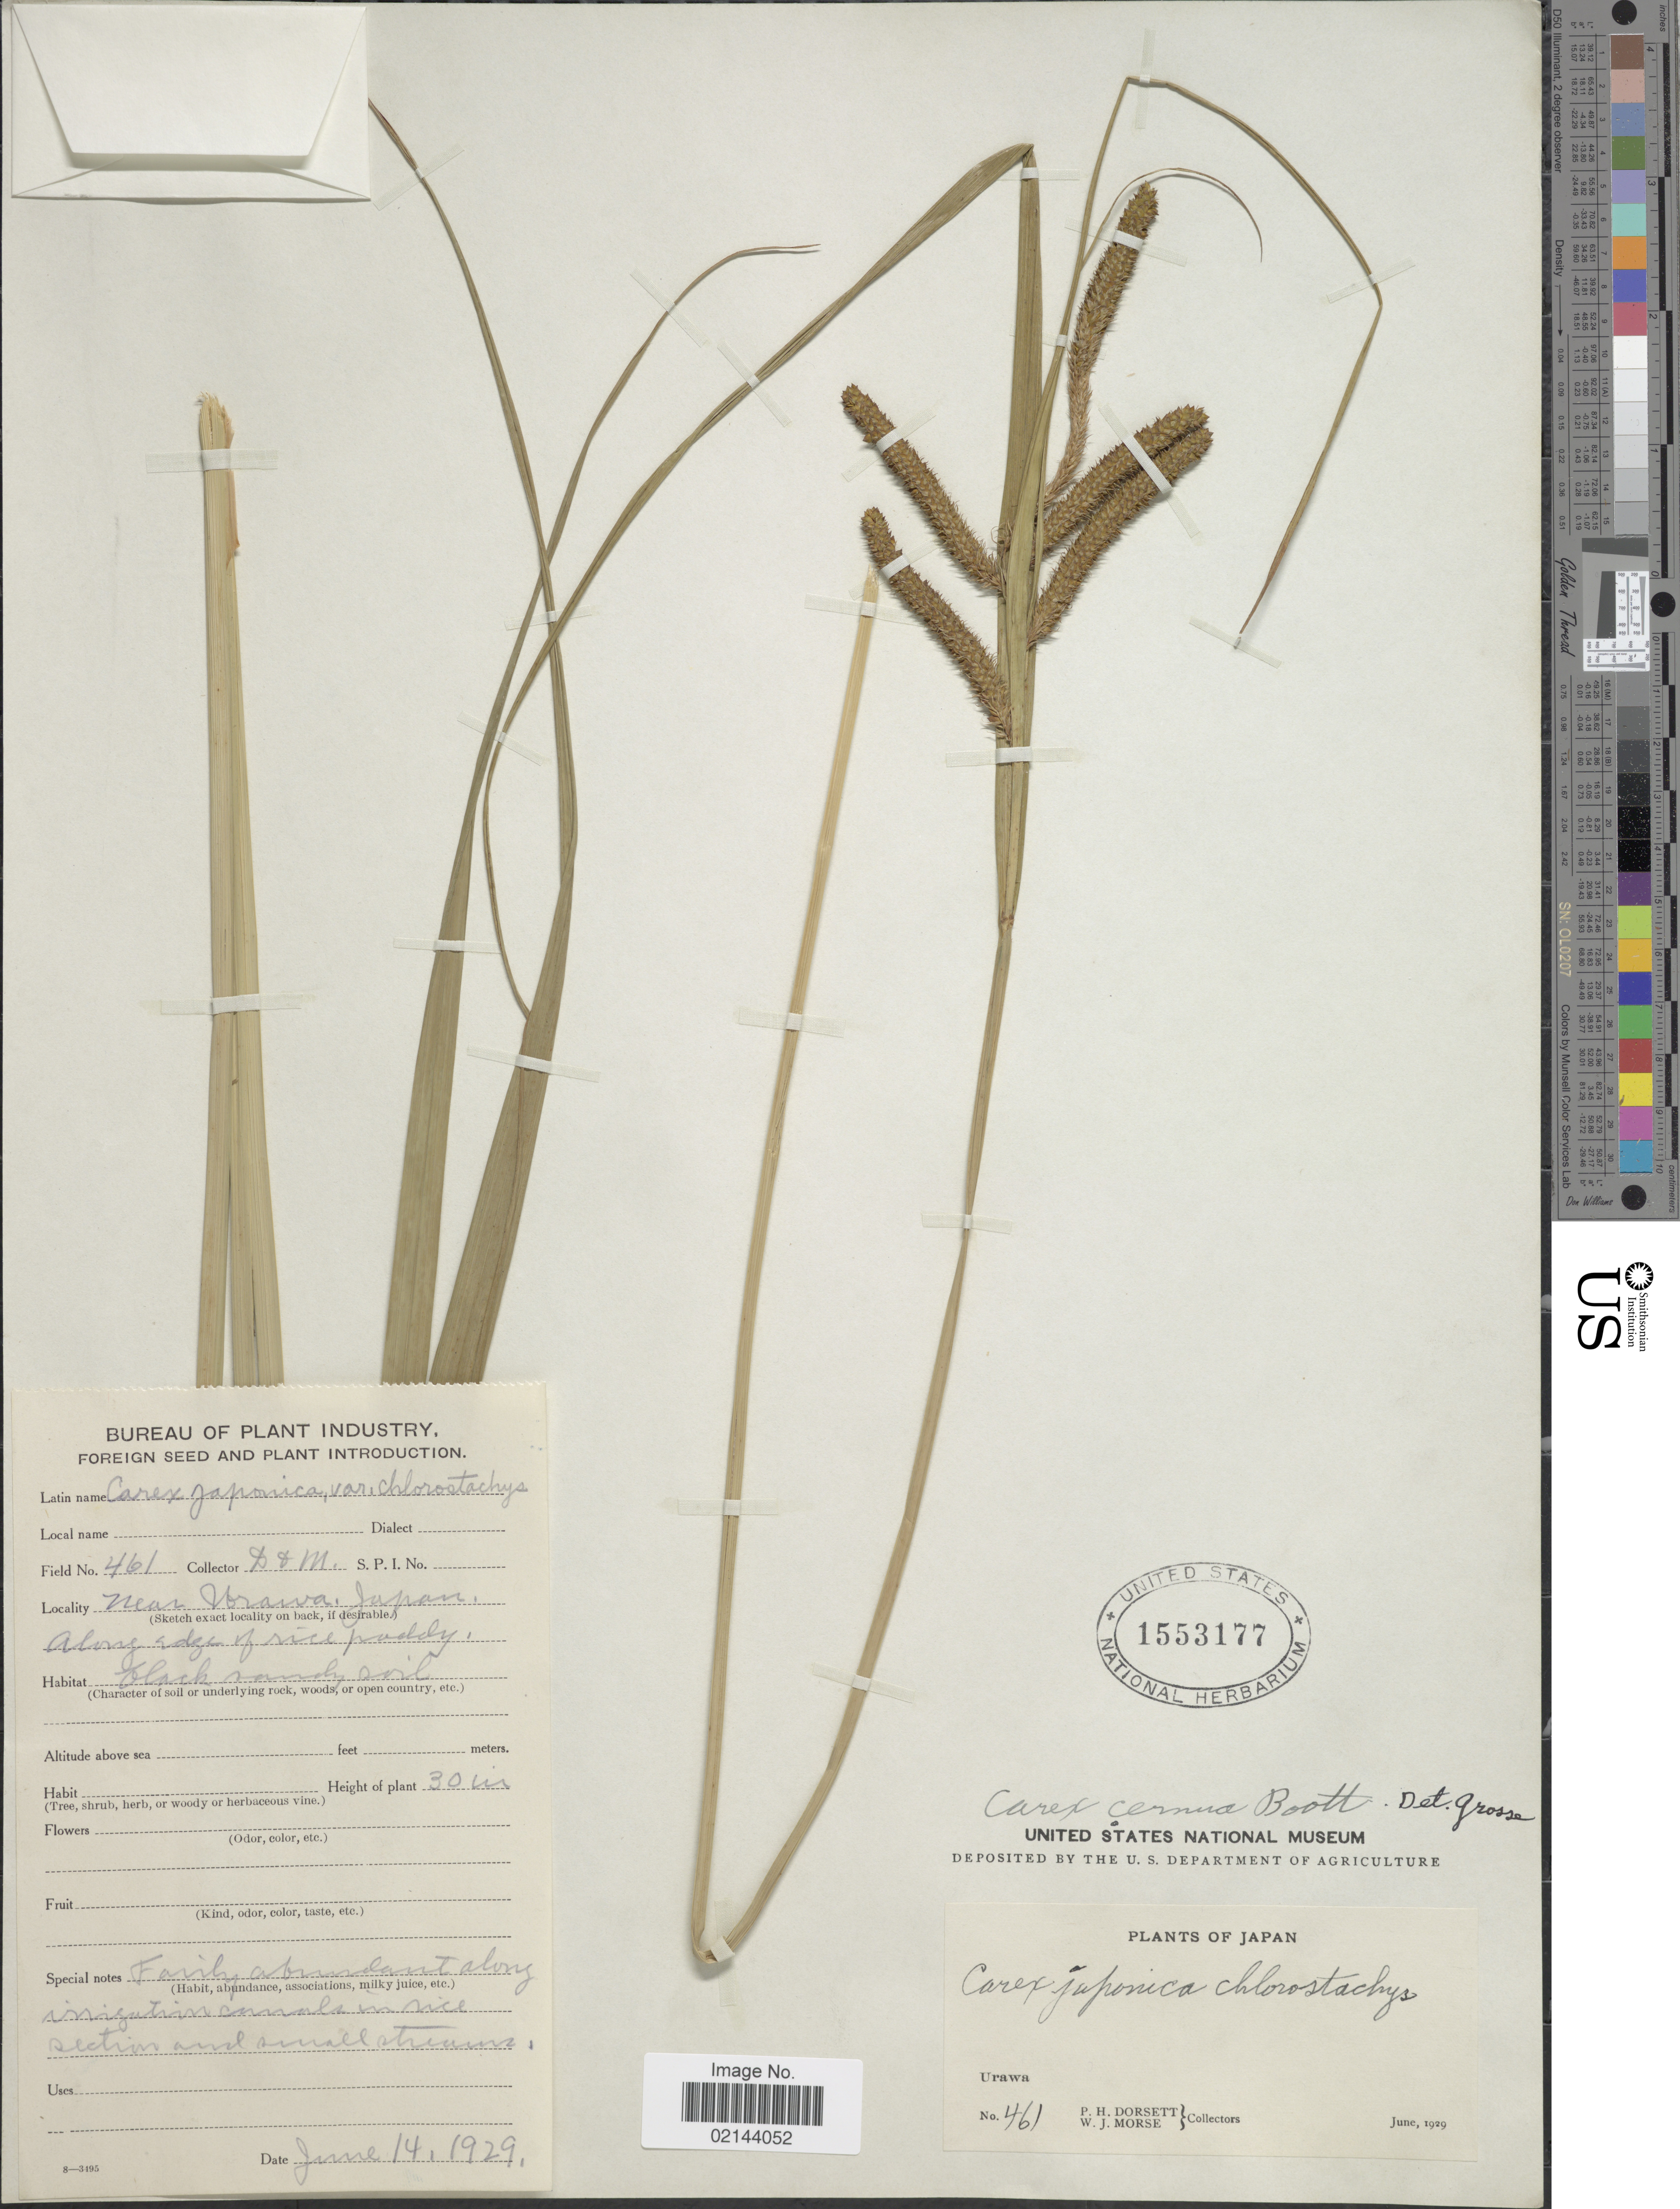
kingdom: Plantae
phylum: Tracheophyta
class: Liliopsida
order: Poales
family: Cyperaceae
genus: Carex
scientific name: Carex dimorpholepis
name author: Steud.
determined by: Strong, Mark T., (BOT), Smithsonian Institution - National Museum of Natural History (UNITED STATES)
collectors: P. H. Dorsett & W. J. Morse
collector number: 461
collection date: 1929-06-14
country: Japan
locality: Near Urawa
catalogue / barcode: US 1553177